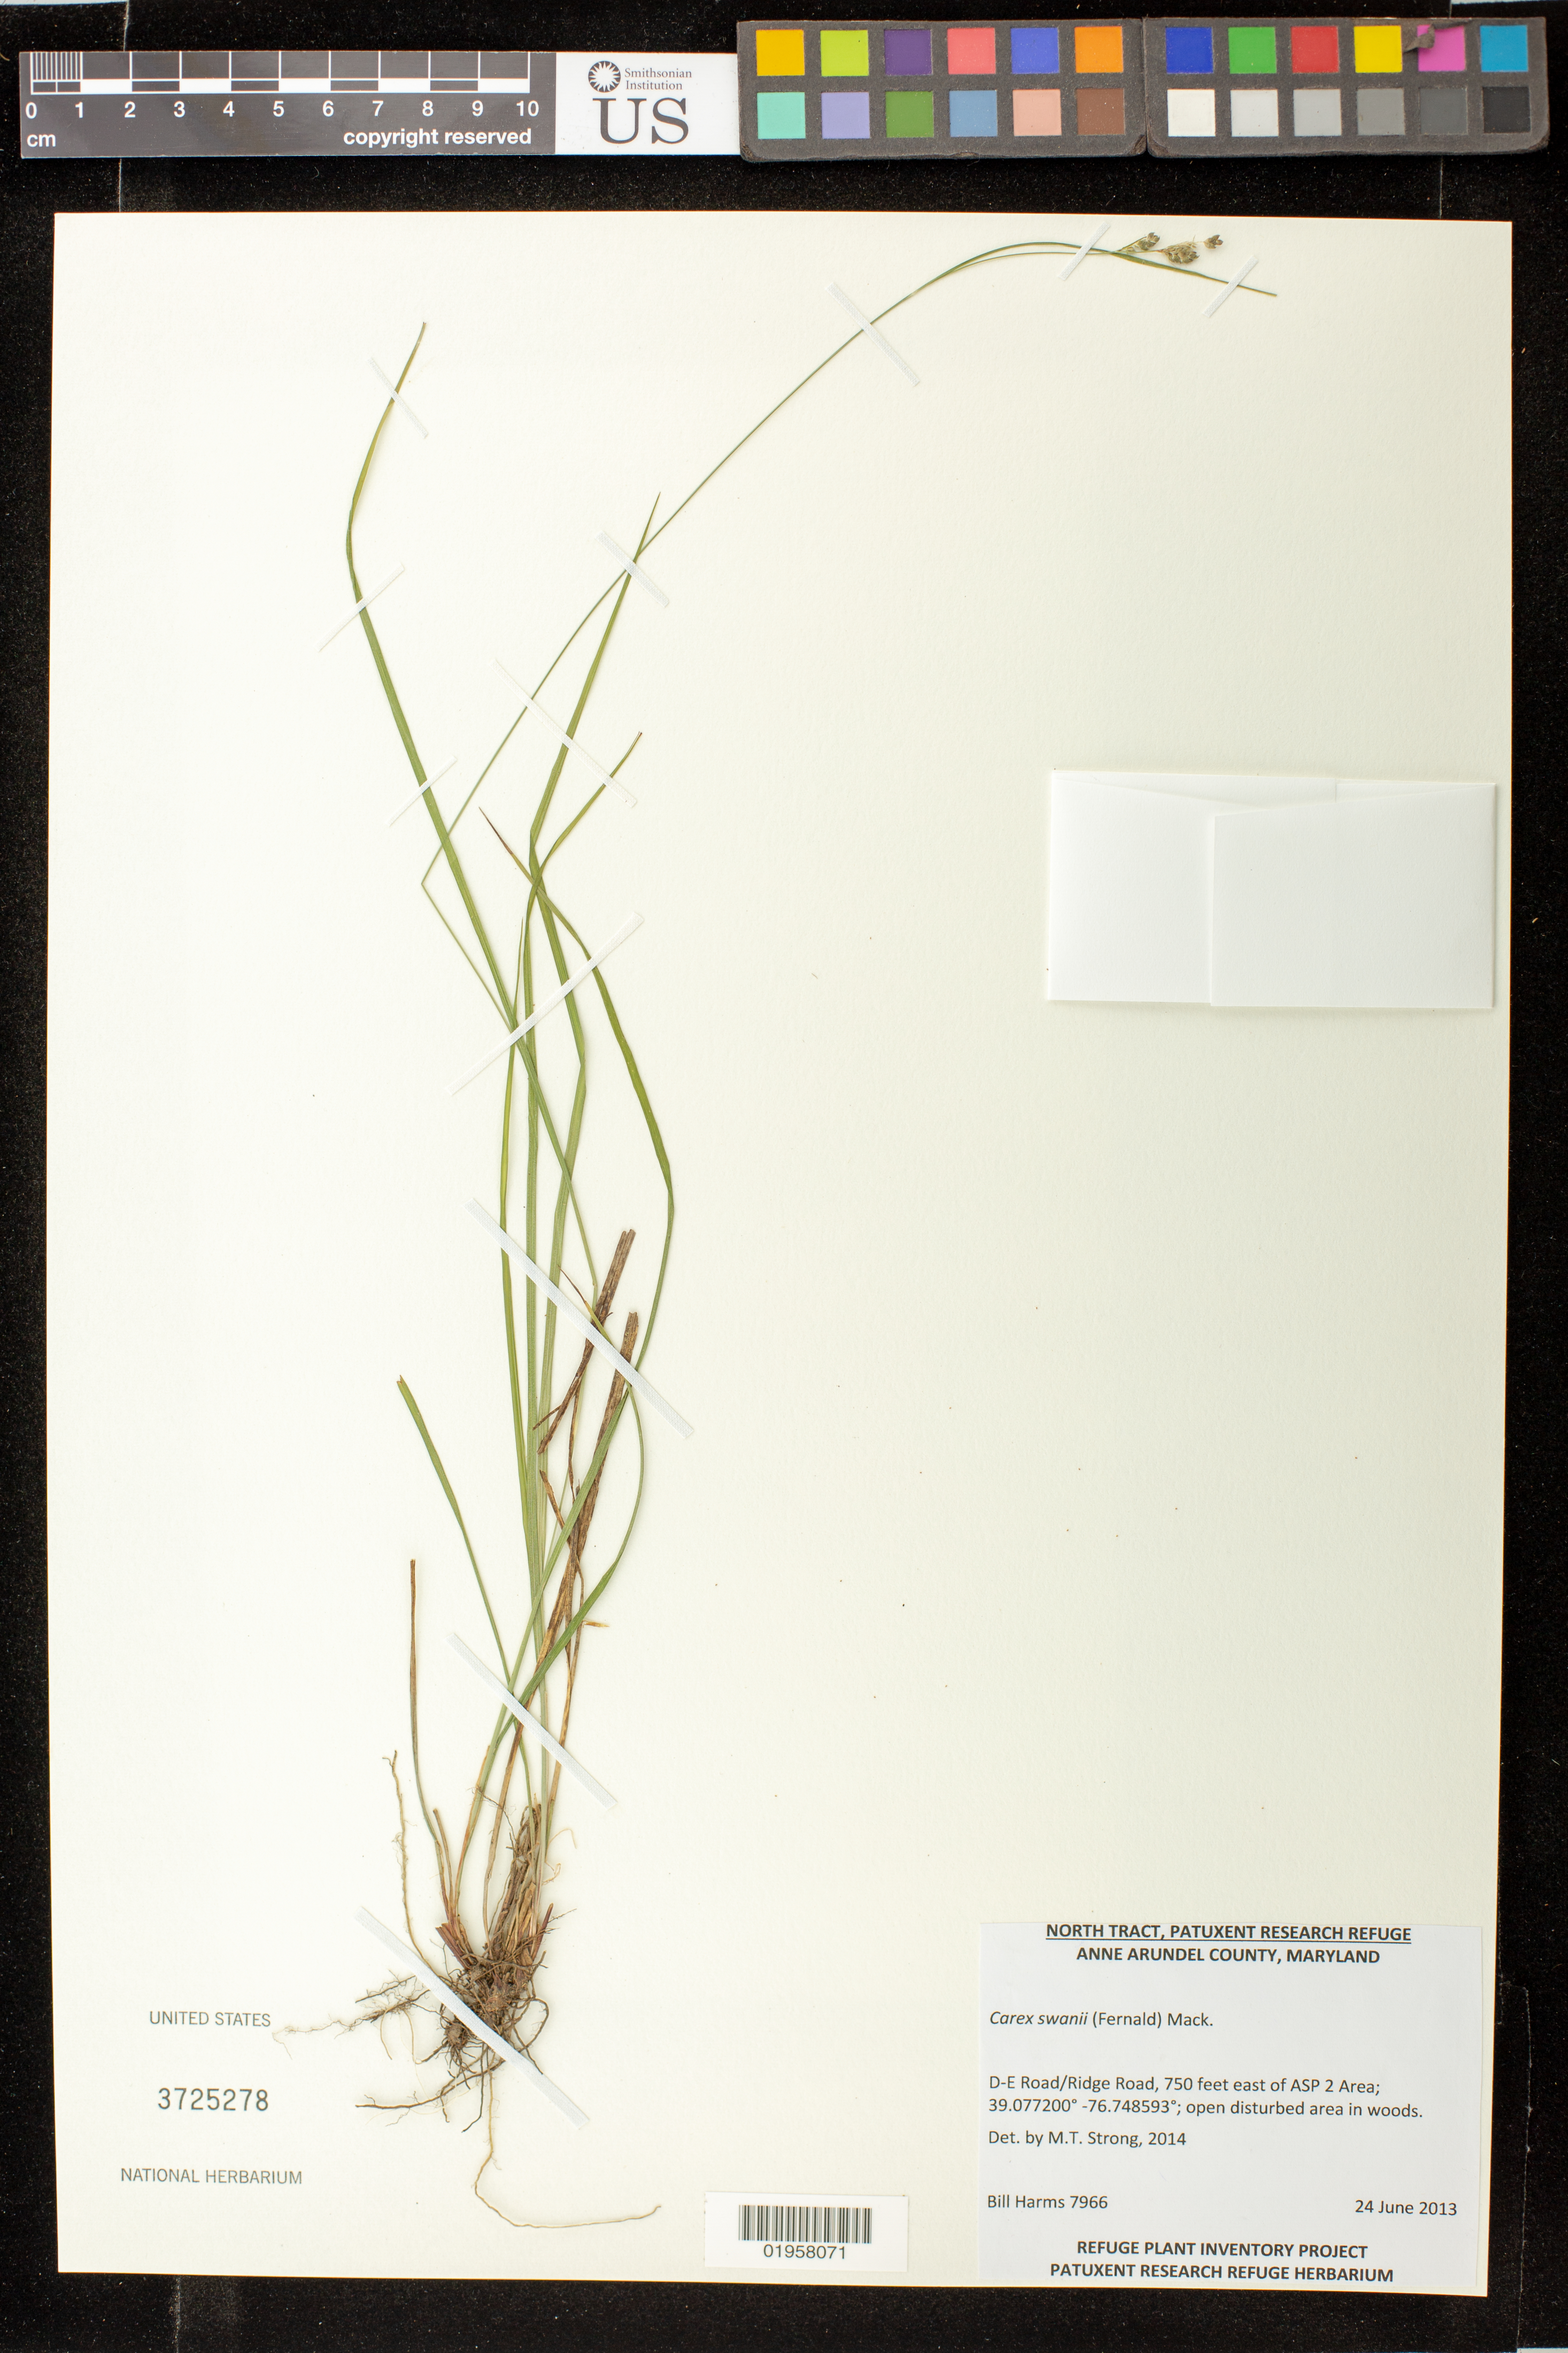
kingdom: Plantae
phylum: Tracheophyta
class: Liliopsida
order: Poales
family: Cyperaceae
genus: Carex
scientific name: Carex swanii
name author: (Fernald) Mack.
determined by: Strong, M. T., (US), Smithsonian Institution - National Museum of Natural History (UNITED STATES)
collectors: B. Harms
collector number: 7966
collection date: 2013-06-24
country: United States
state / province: Maryland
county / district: Anne Arundel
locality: Patuxent Research Refuge, North Tract. D-E Road/Ridge Road, 750 feet E of ASP 2 Area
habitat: Open disturbed area in woods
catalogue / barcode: US 3725278